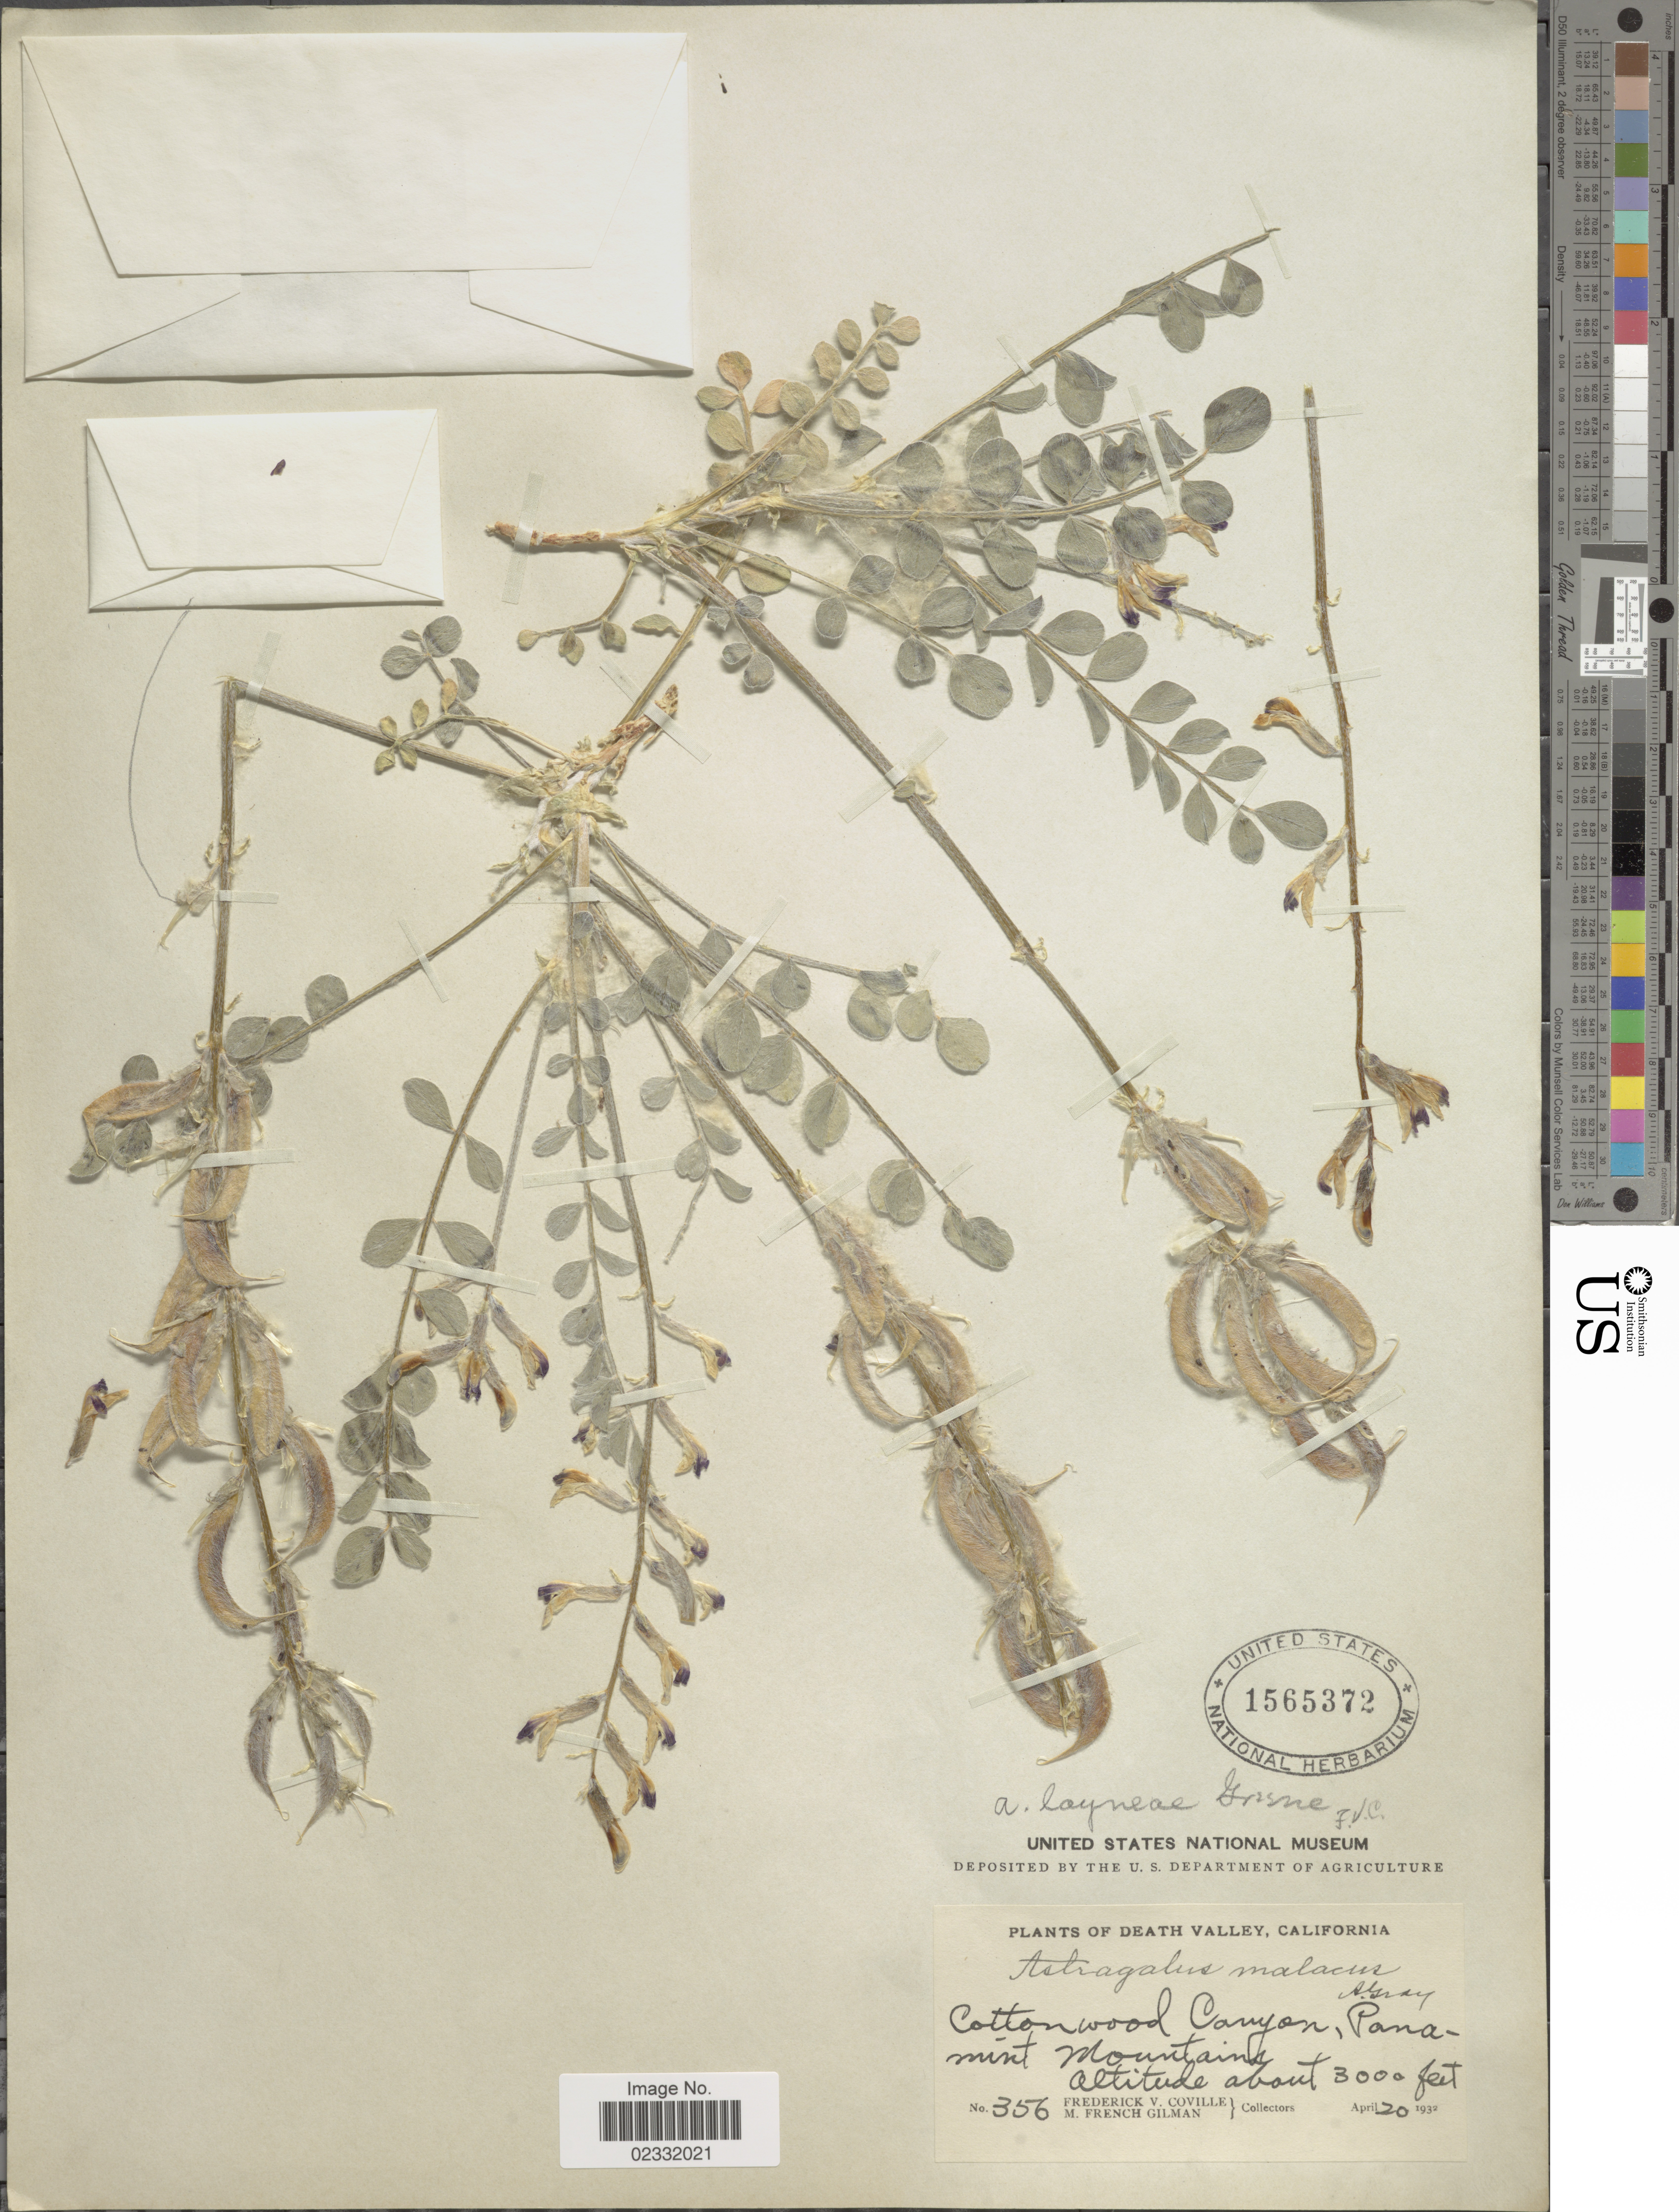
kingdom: Plantae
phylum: Tracheophyta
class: Magnoliopsida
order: Fabales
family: Fabaceae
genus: Astragalus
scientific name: Astragalus layneae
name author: Greene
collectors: F. V. Coville & M. F. Gilman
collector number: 356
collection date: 1932-04-20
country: United States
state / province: California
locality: Death Valley, Cottonwood Canyon, Panamint Mountains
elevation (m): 914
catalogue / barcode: US 1565372